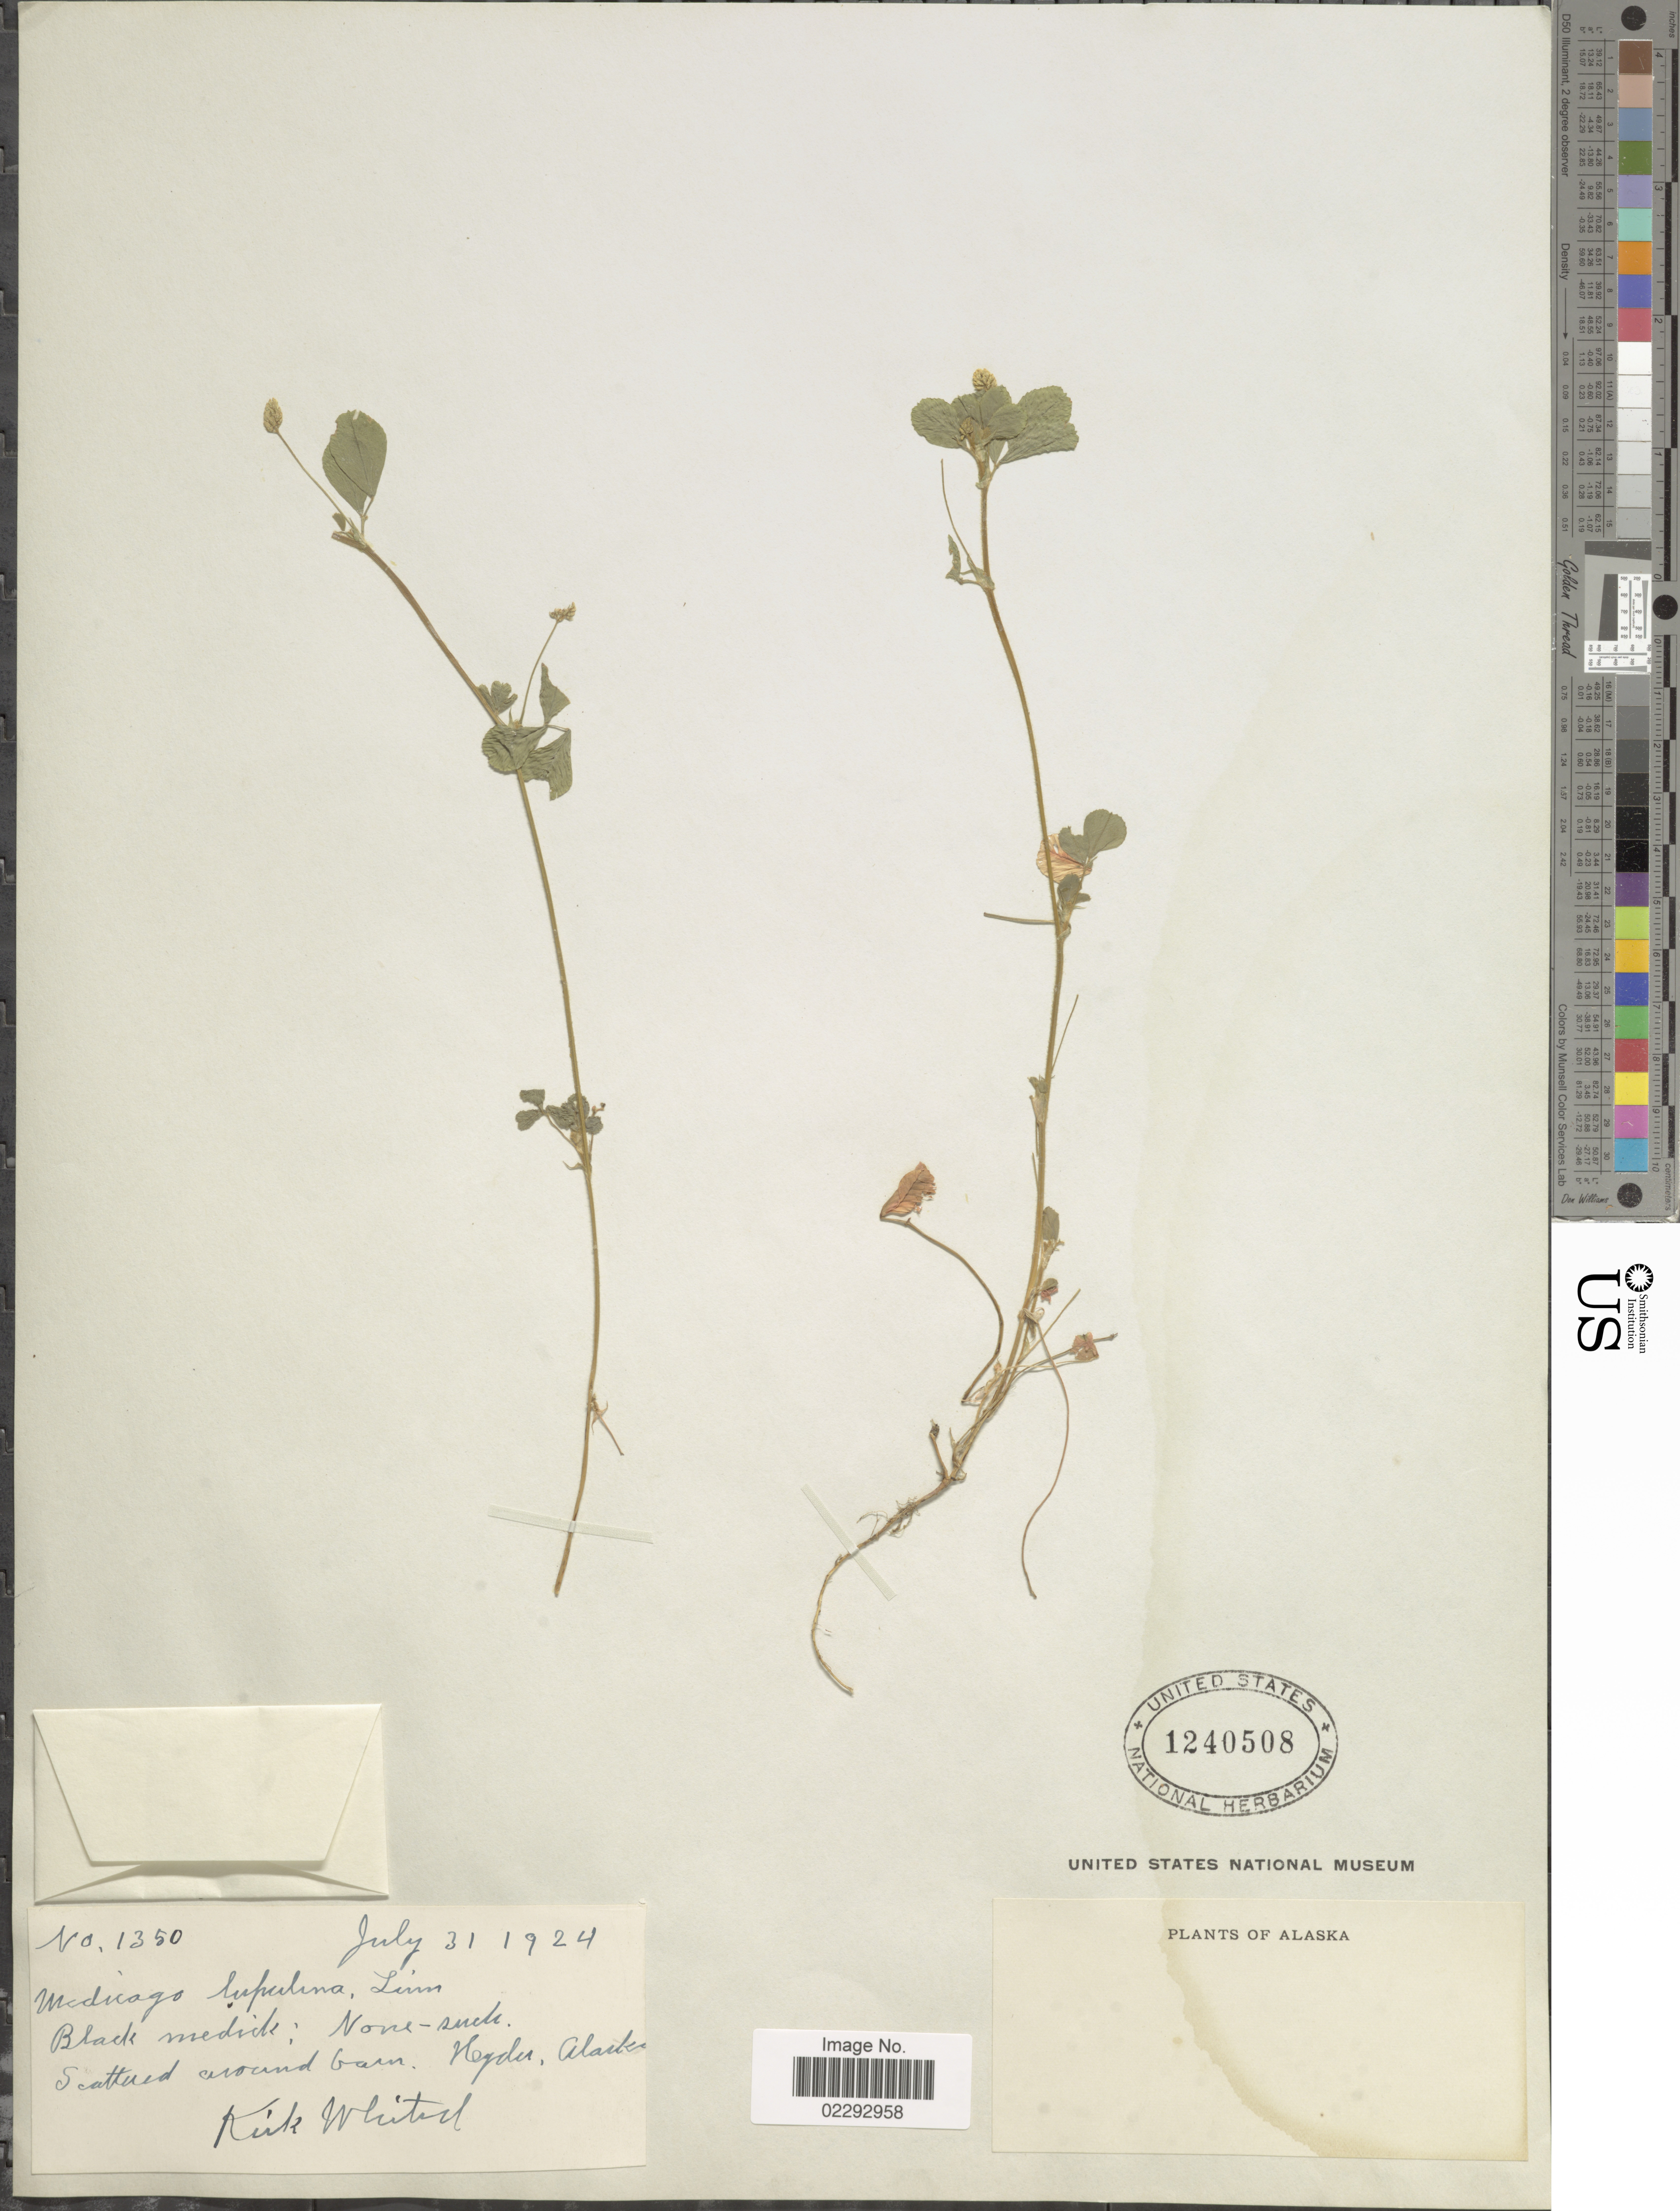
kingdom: Plantae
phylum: Tracheophyta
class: Magnoliopsida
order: Fabales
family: Fabaceae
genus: Medicago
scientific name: Medicago lupulina var. lupulina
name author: L.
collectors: K. Whited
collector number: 1350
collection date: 1924-07-31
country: United States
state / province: Alaska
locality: Alaska, Heyder.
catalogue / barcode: US 1240508